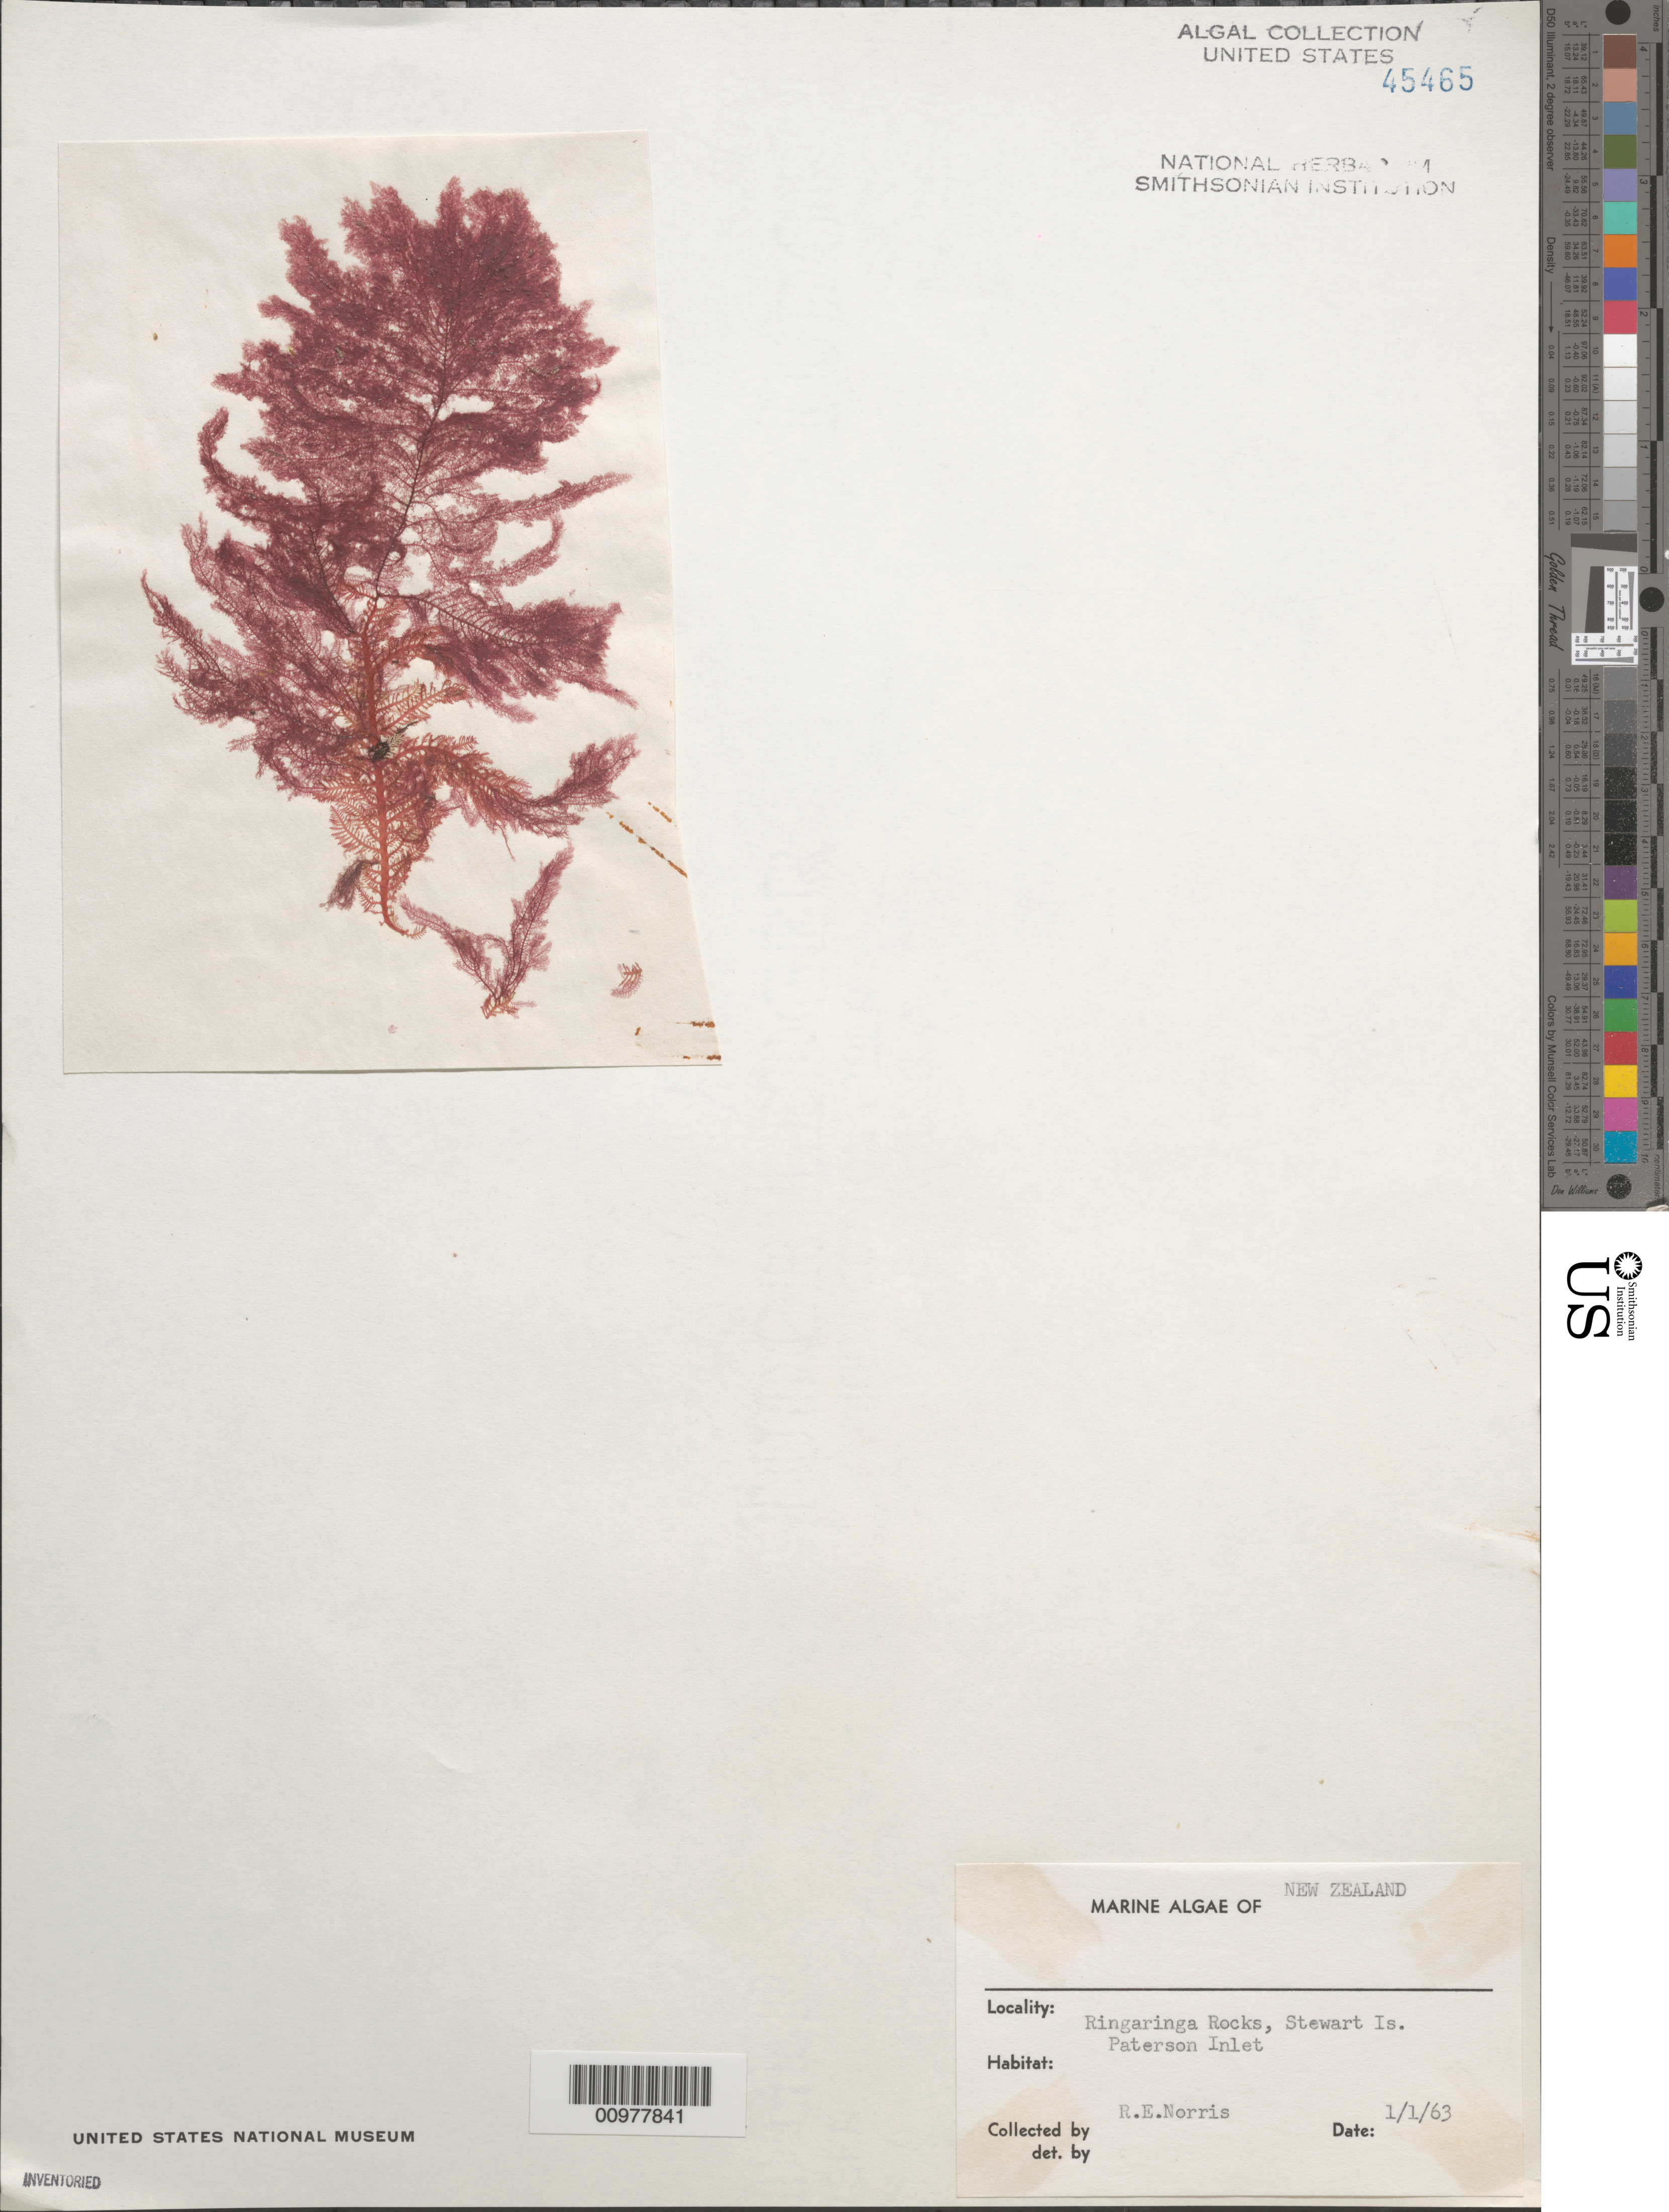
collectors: R. E. Norris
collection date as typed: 01 Jan 1963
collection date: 1963-01-01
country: New Zealand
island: Stewart Island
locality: Ringaringa Rocks, Paterson Inlet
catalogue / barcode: US 45465